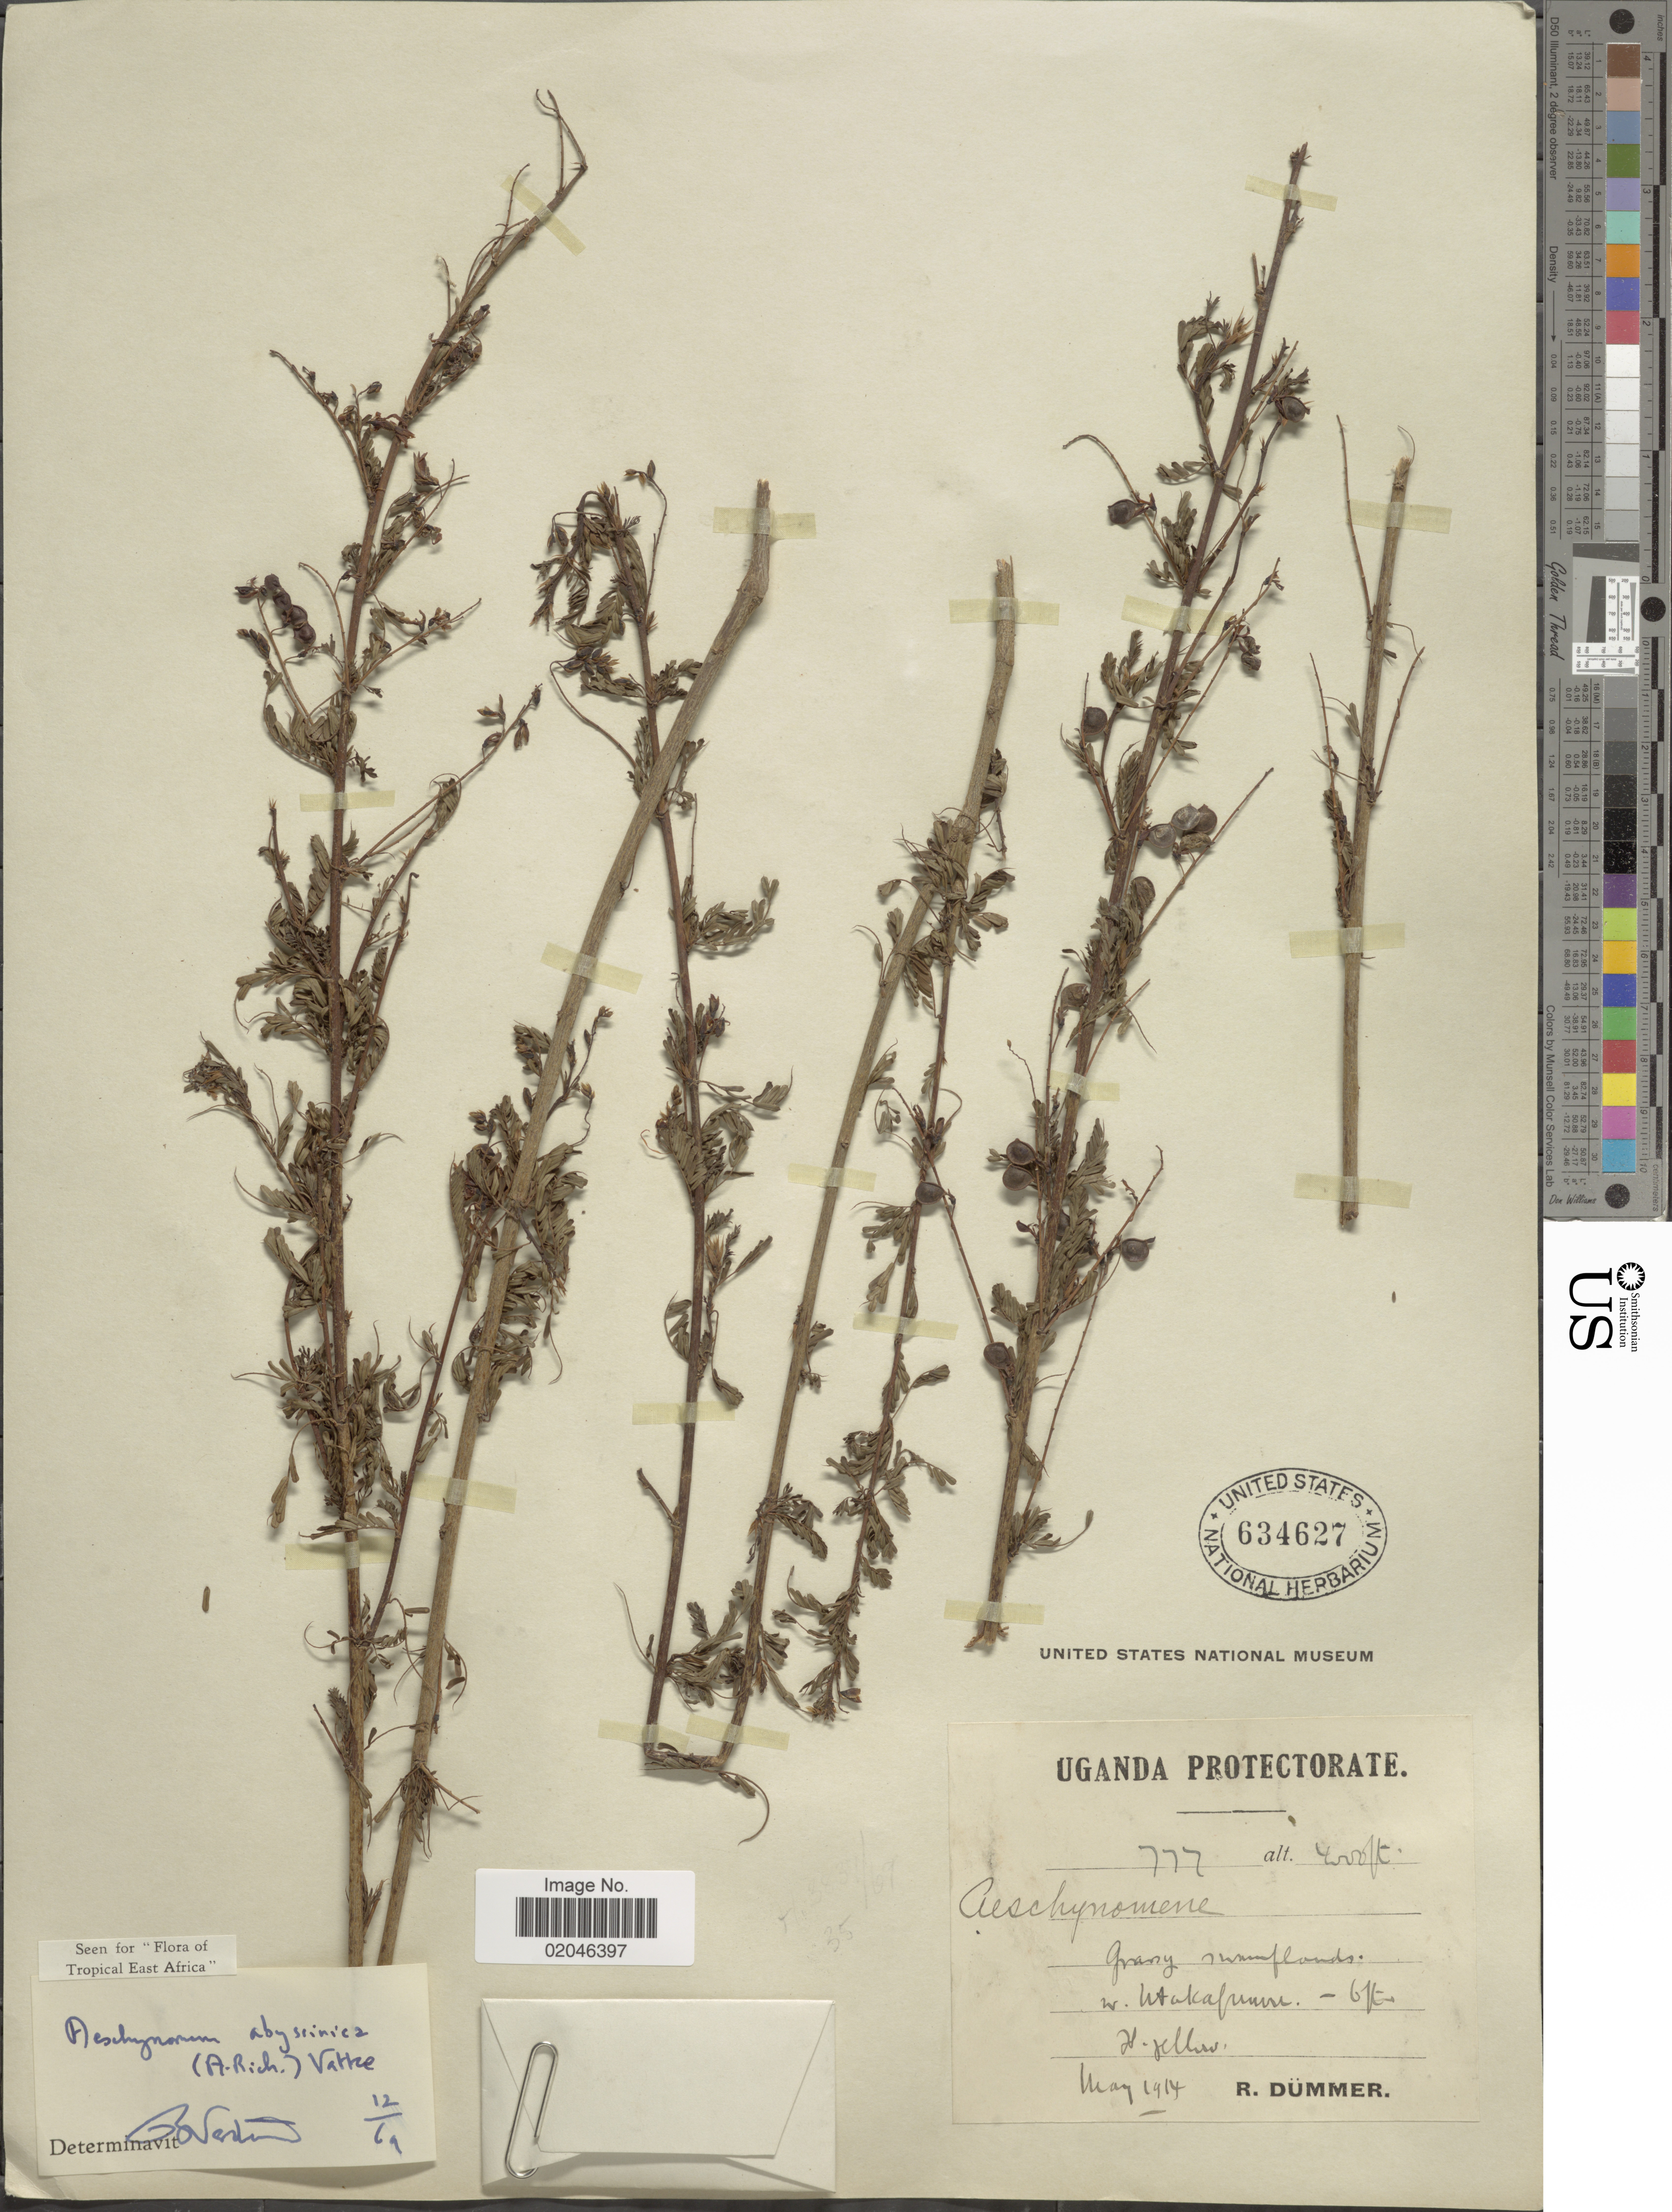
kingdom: Plantae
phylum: Tracheophyta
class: Magnoliopsida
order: Fabales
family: Fabaceae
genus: Aeschynomene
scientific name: Aeschynomene abyssinica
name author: (A. Rich.) Vatke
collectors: R. A. Dümmer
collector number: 777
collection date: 1914-05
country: Uganda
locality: Grassy swamplands, nr. Ntakafunvu.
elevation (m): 1219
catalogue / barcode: US 634627